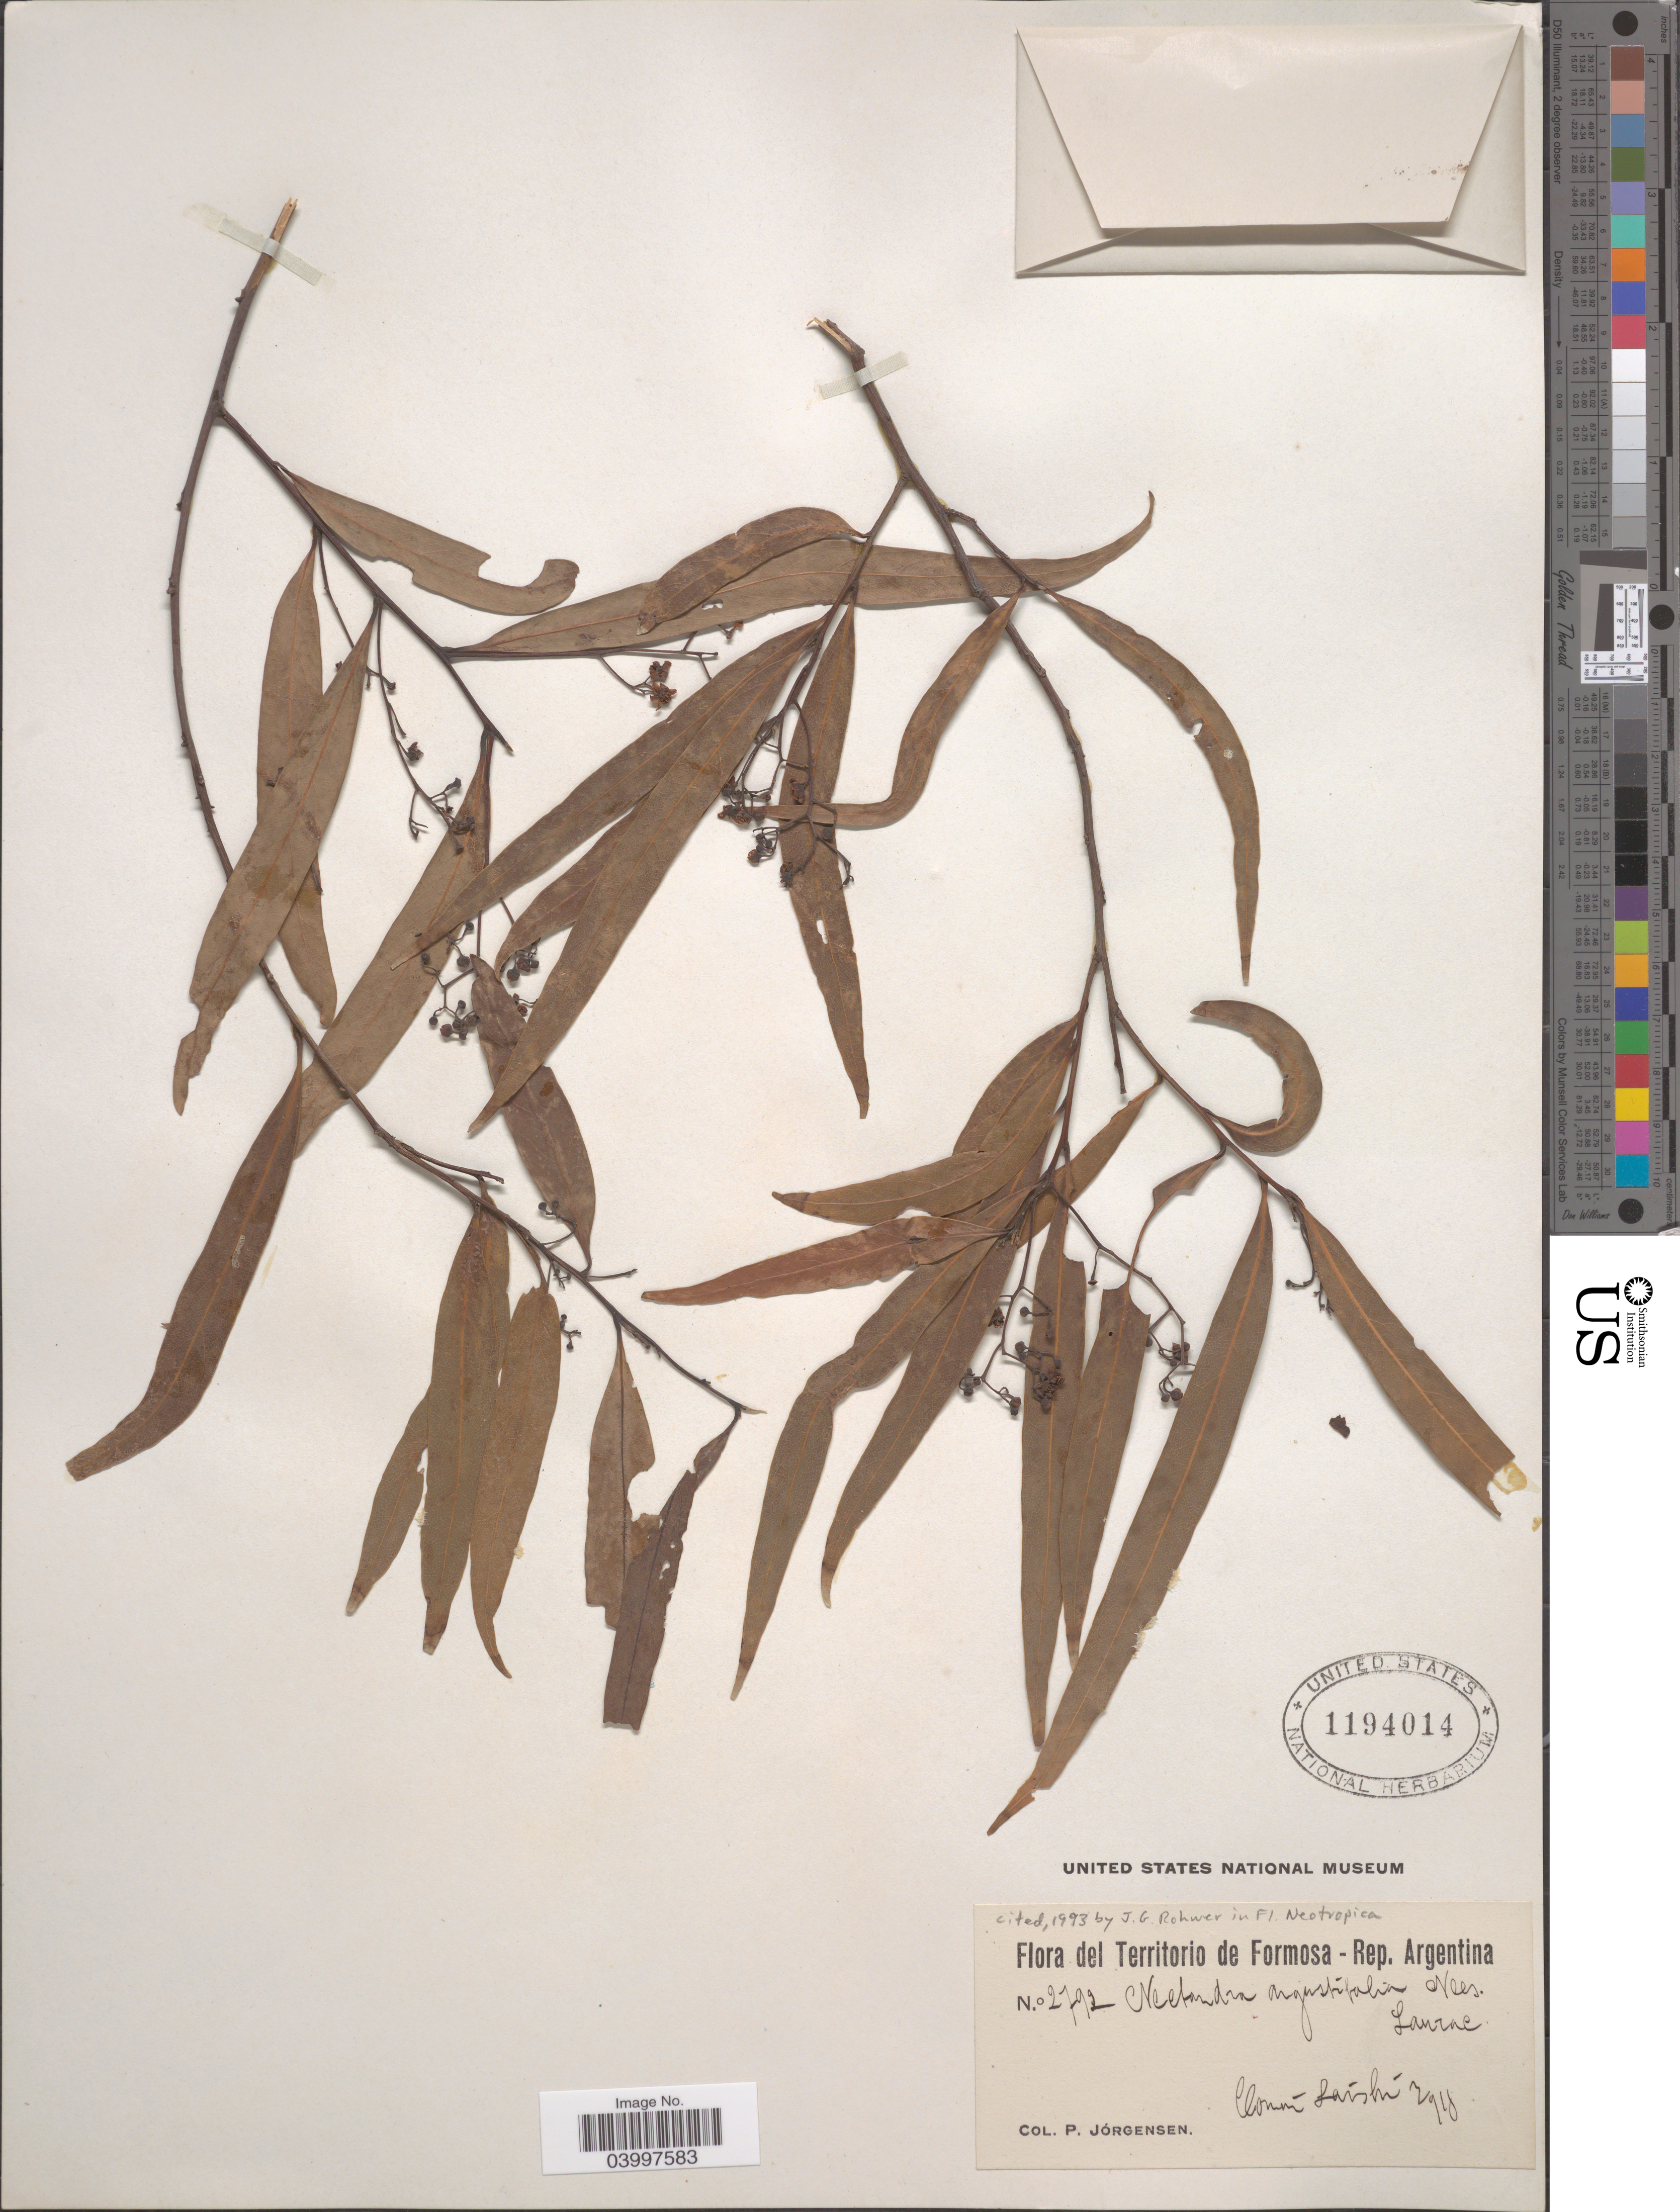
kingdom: Plantae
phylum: Tracheophyta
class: Magnoliopsida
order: Laurales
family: Lauraceae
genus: Nectandra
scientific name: Nectandra angustifolia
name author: (Schrad.) Nees & Mart.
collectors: P. Jörgensen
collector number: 2792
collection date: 1918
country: Argentina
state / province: Formosa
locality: Territorio de Formosa. Comun Laíshí.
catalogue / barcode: US 1194014